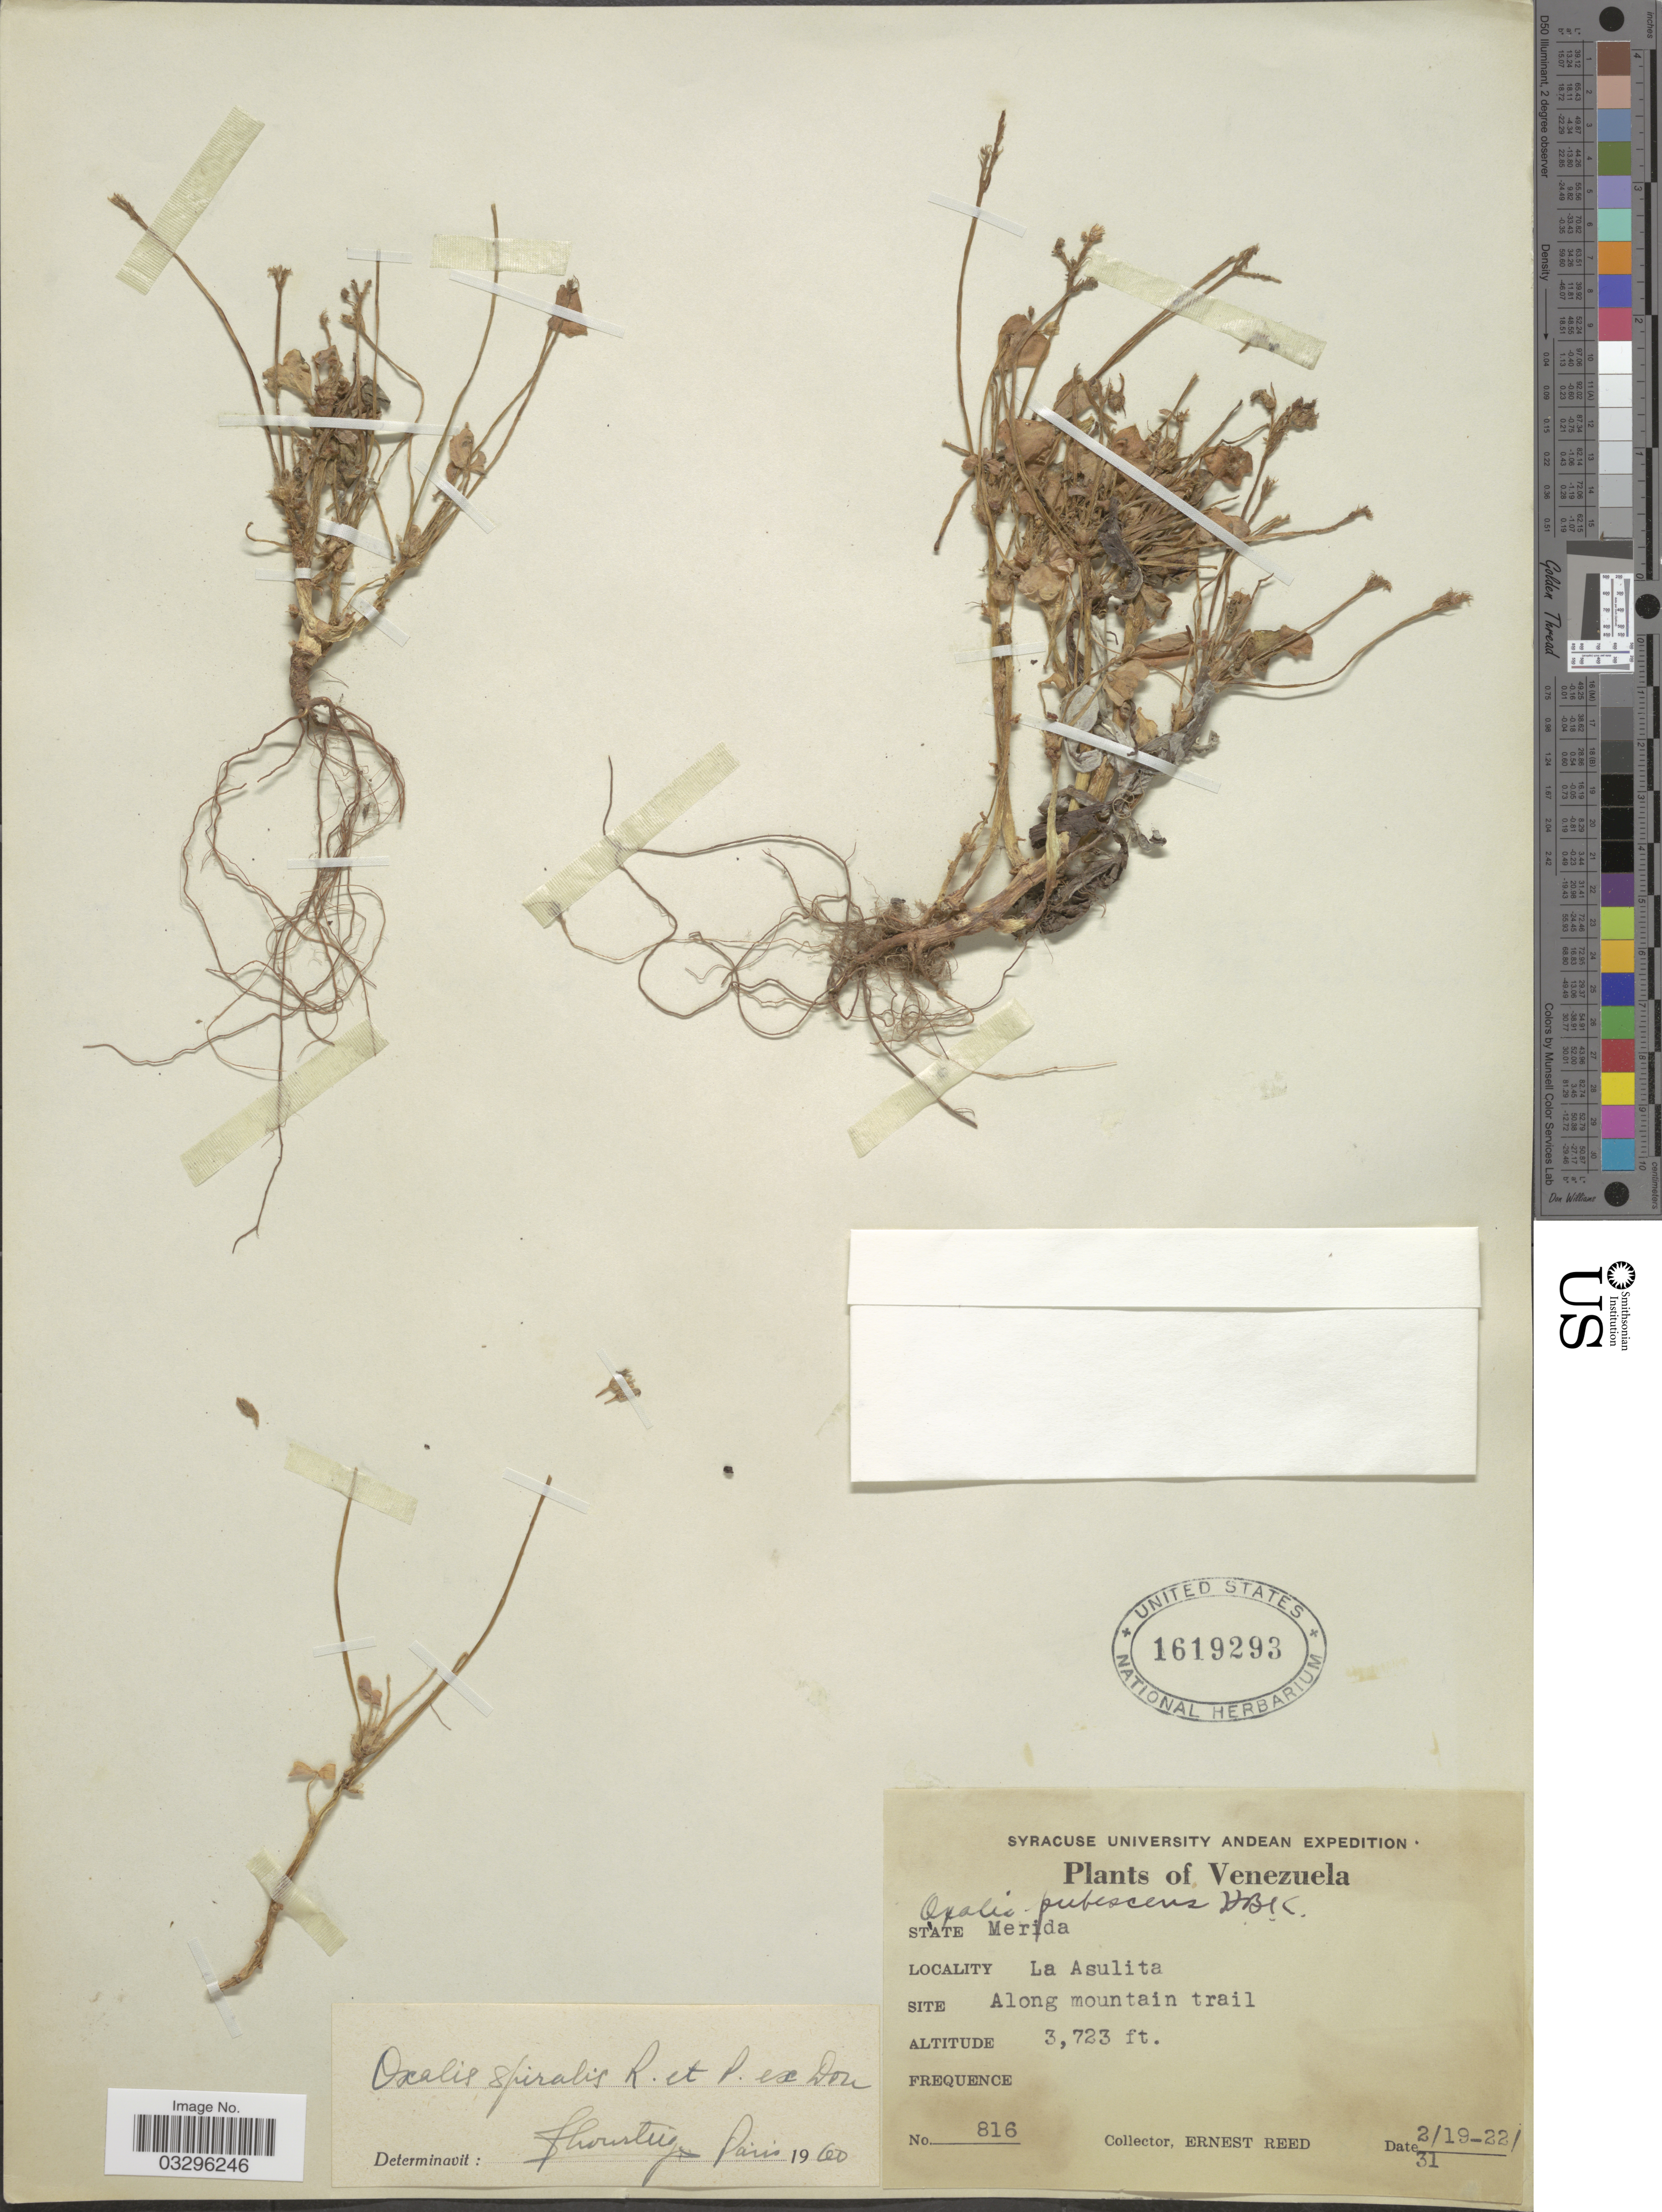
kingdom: Plantae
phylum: Tracheophyta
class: Magnoliopsida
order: Oxalidales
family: Oxalidaceae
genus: Oxalis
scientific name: Oxalis spiralis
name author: Ruiz & Pav. ex G. Don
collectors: E. Reed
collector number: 816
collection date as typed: Transcribed d/m/y: 19/2/31 to 22/2/31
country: Venezuela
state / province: Mérida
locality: La Asulita, Along mountain trail.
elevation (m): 1135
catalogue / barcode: US 1619293